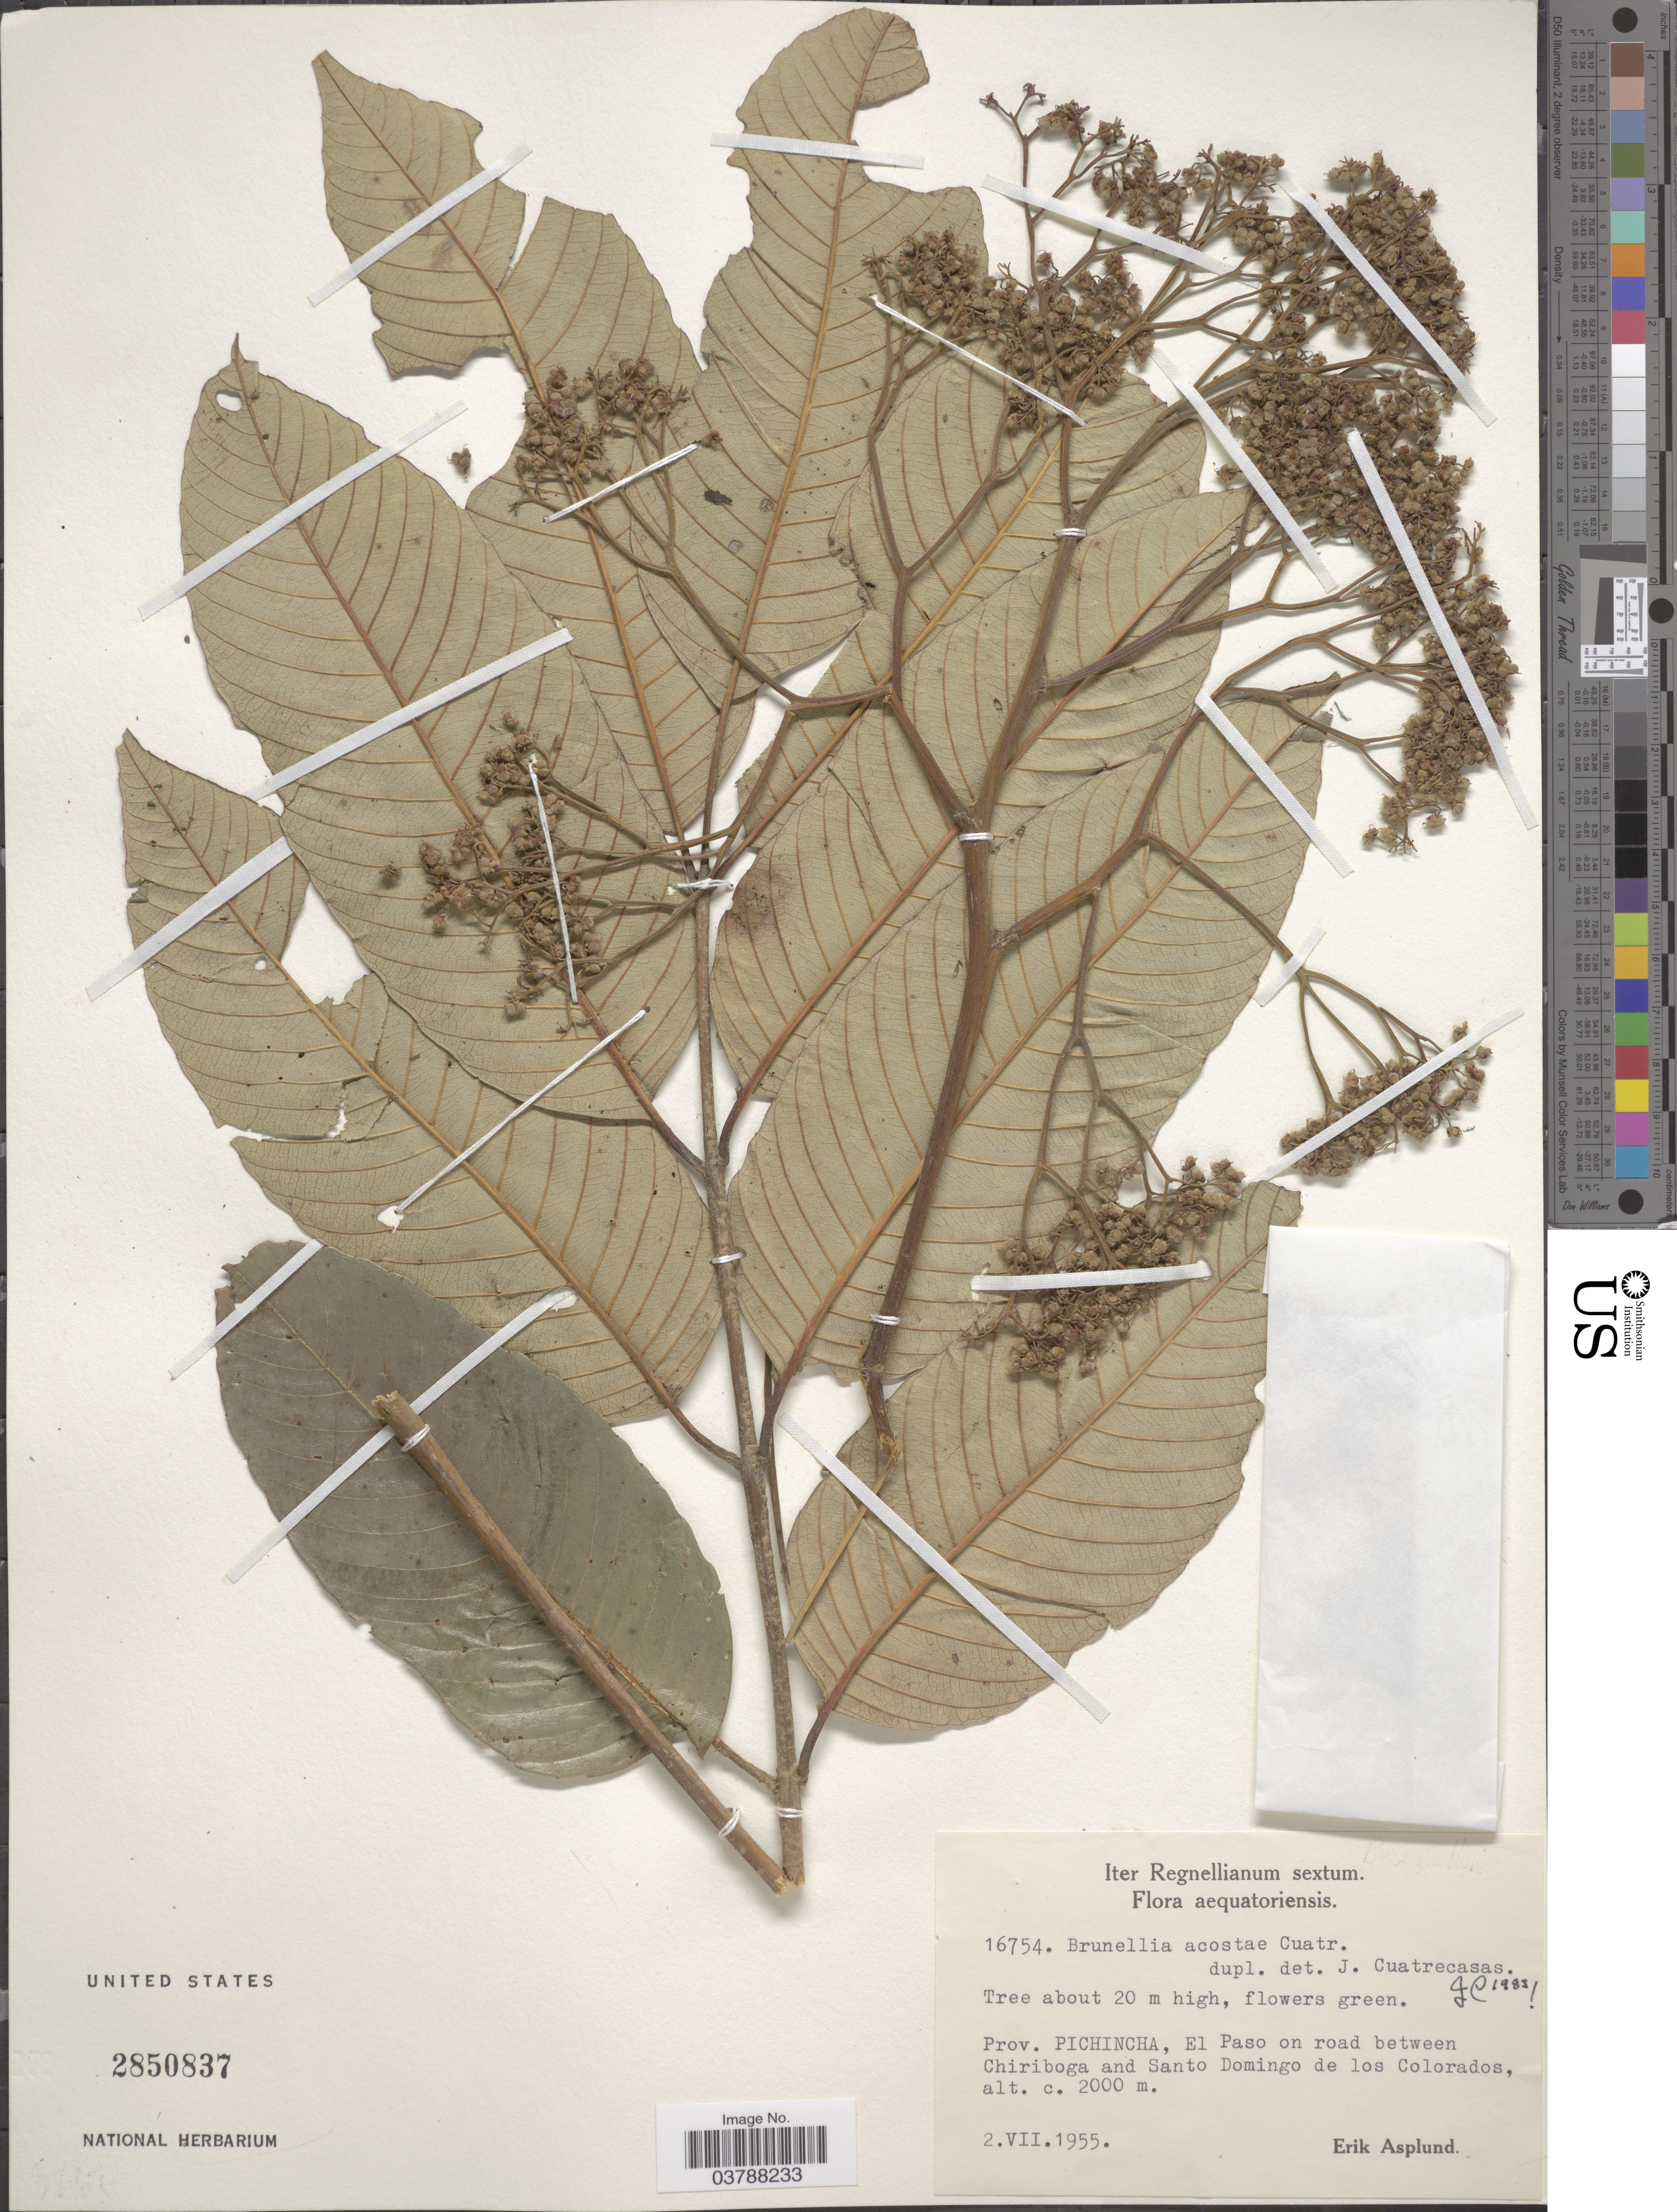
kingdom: Plantae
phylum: Tracheophyta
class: Magnoliopsida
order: Oxalidales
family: Brunelliaceae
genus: Brunellia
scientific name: Brunellia acostae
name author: Cuatrec.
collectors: E. Asplund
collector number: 16754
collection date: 1955-07-02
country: Ecuador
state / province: Pichincha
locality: El Paso on road between Chiriboga and Santo Domingo de los Colorados.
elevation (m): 2000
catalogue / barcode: US 2850837